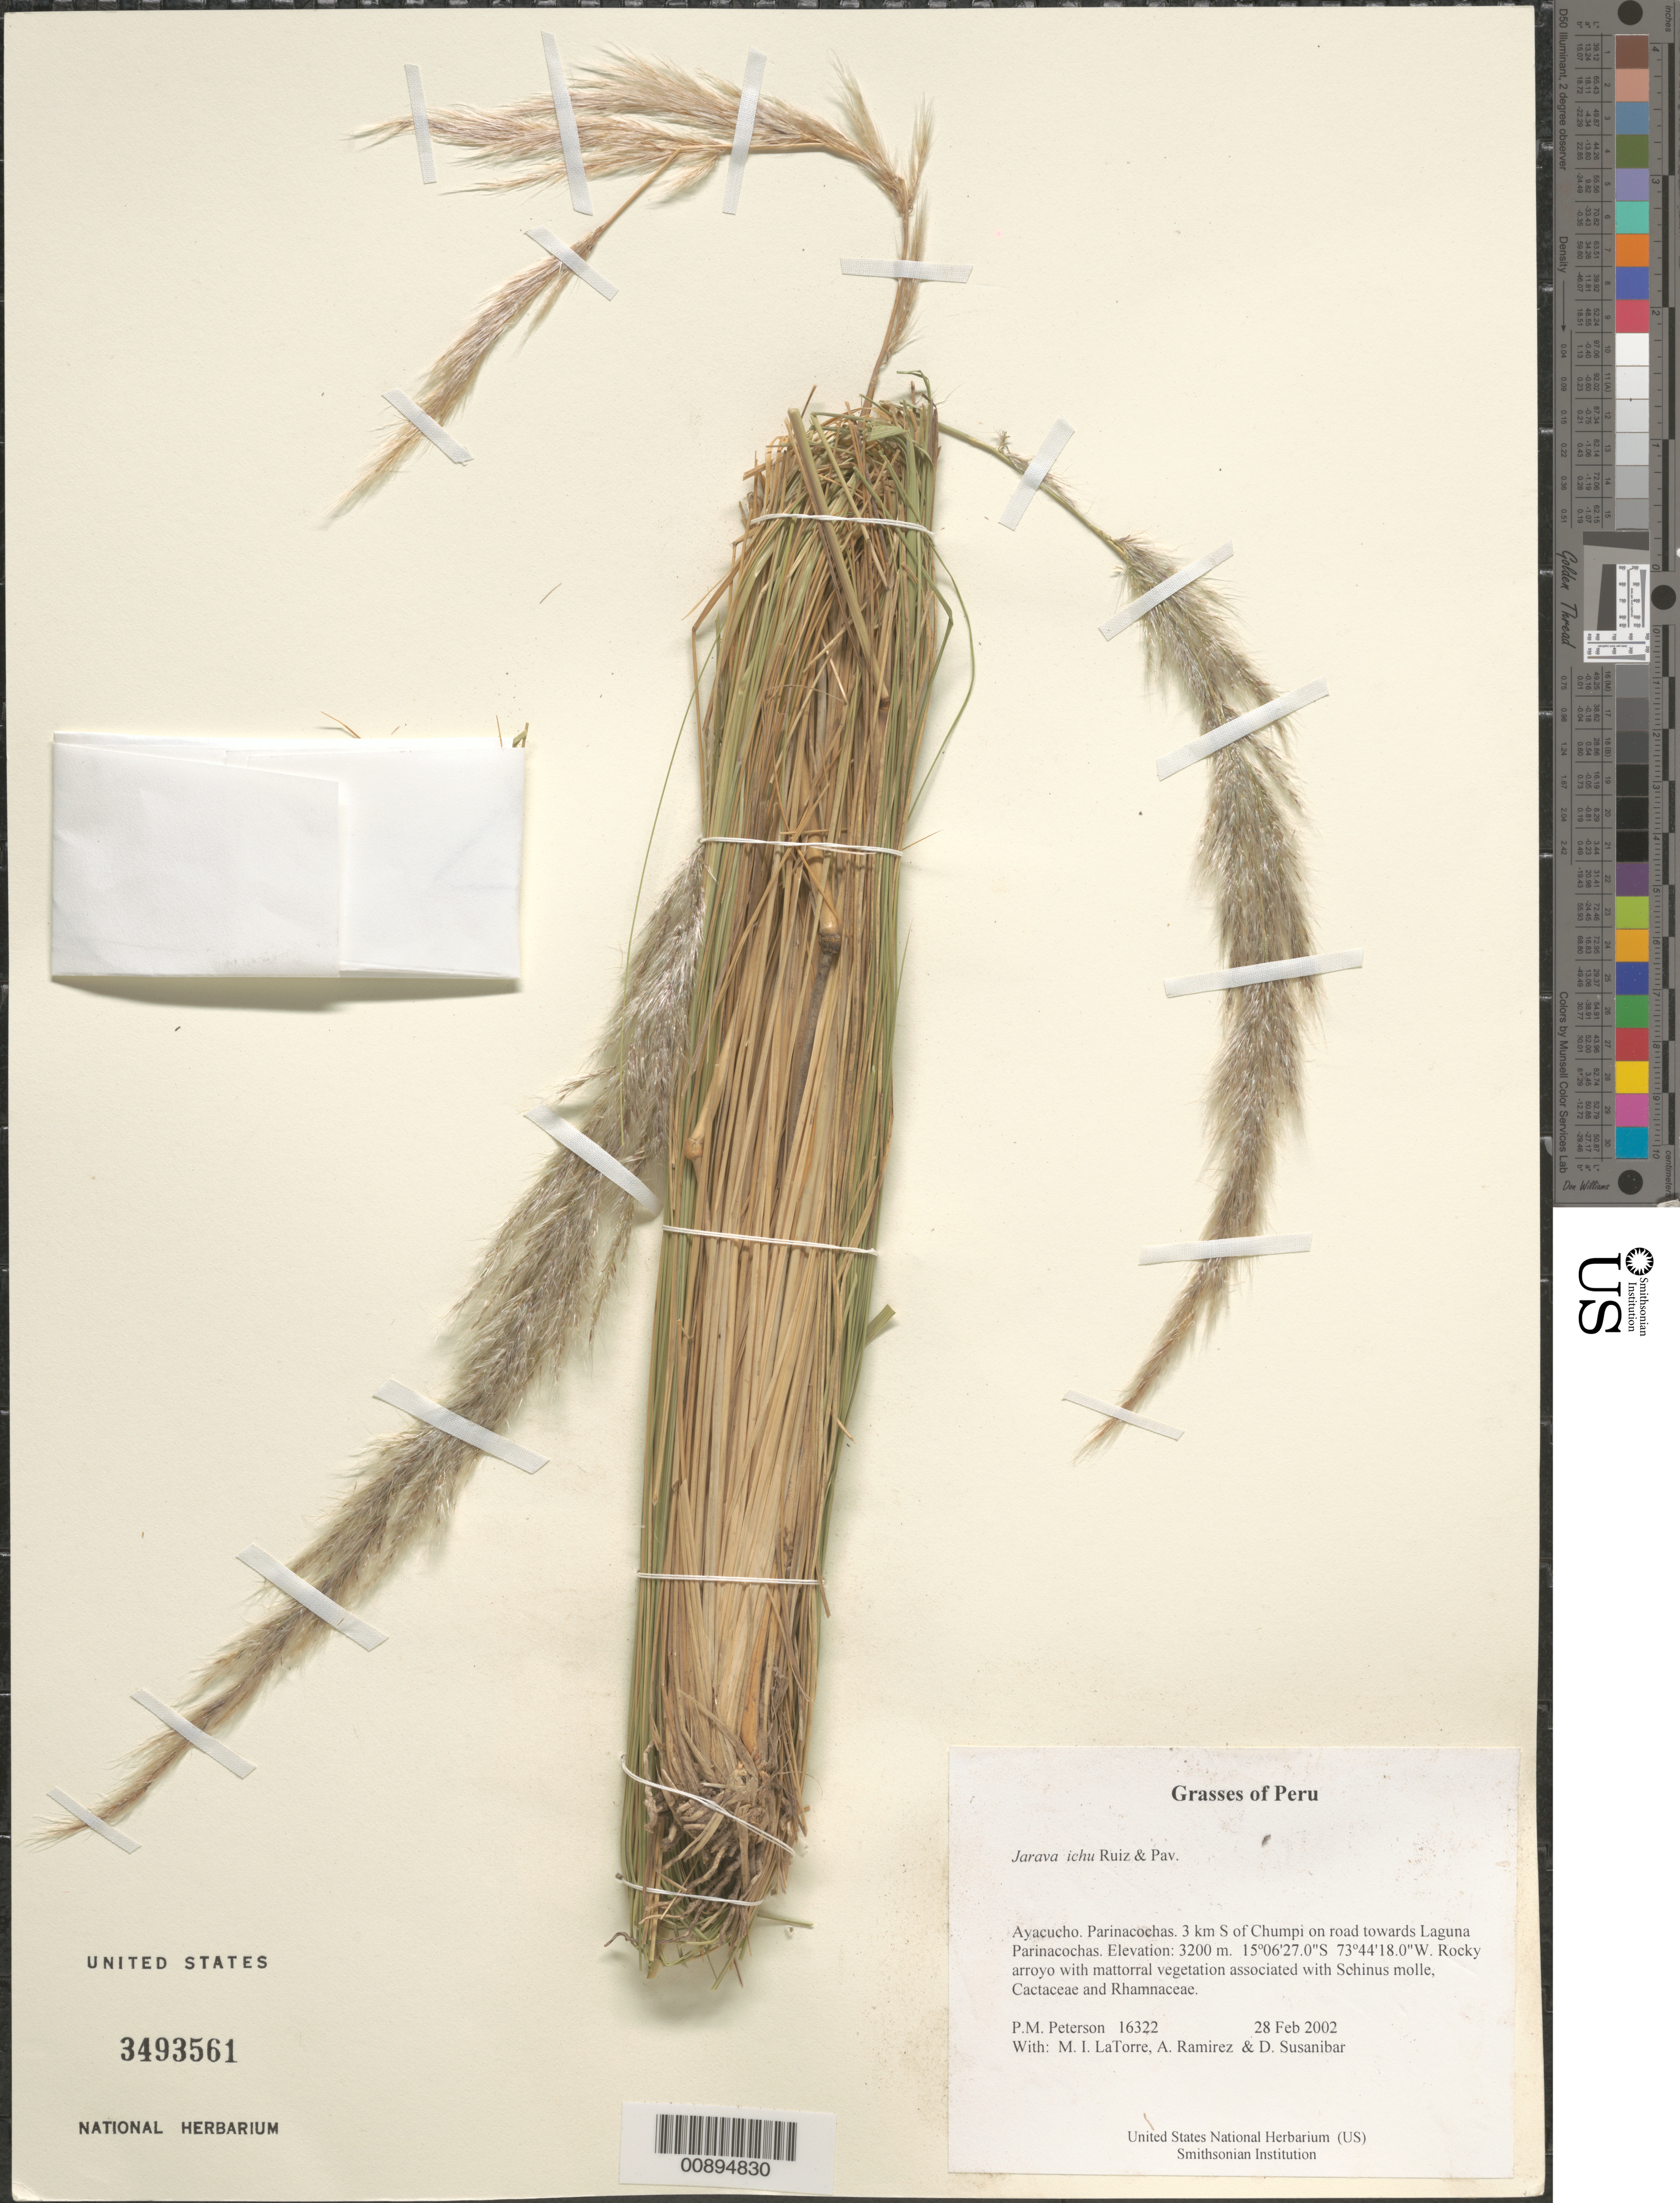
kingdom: Plantae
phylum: Tracheophyta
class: Liliopsida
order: Poales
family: Poaceae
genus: Jarava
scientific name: Jarava ichu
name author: Ruiz & Pav.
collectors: P. M. Peterson, M. I. La Torre, A. Ramírez & D. Susanibar Cruz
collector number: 16322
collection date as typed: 28 Feb 2002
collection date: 2002-02-28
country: Peru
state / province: Ayacucho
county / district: Parinacochas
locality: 3 km S of Chumpi on road towards Laguna Parinacochas.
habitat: Rocky arroyo with mattorral vegetation associated with ~Schinus molle~, Cactaceae and Rhamnaceae.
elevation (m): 3200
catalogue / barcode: US 3493561